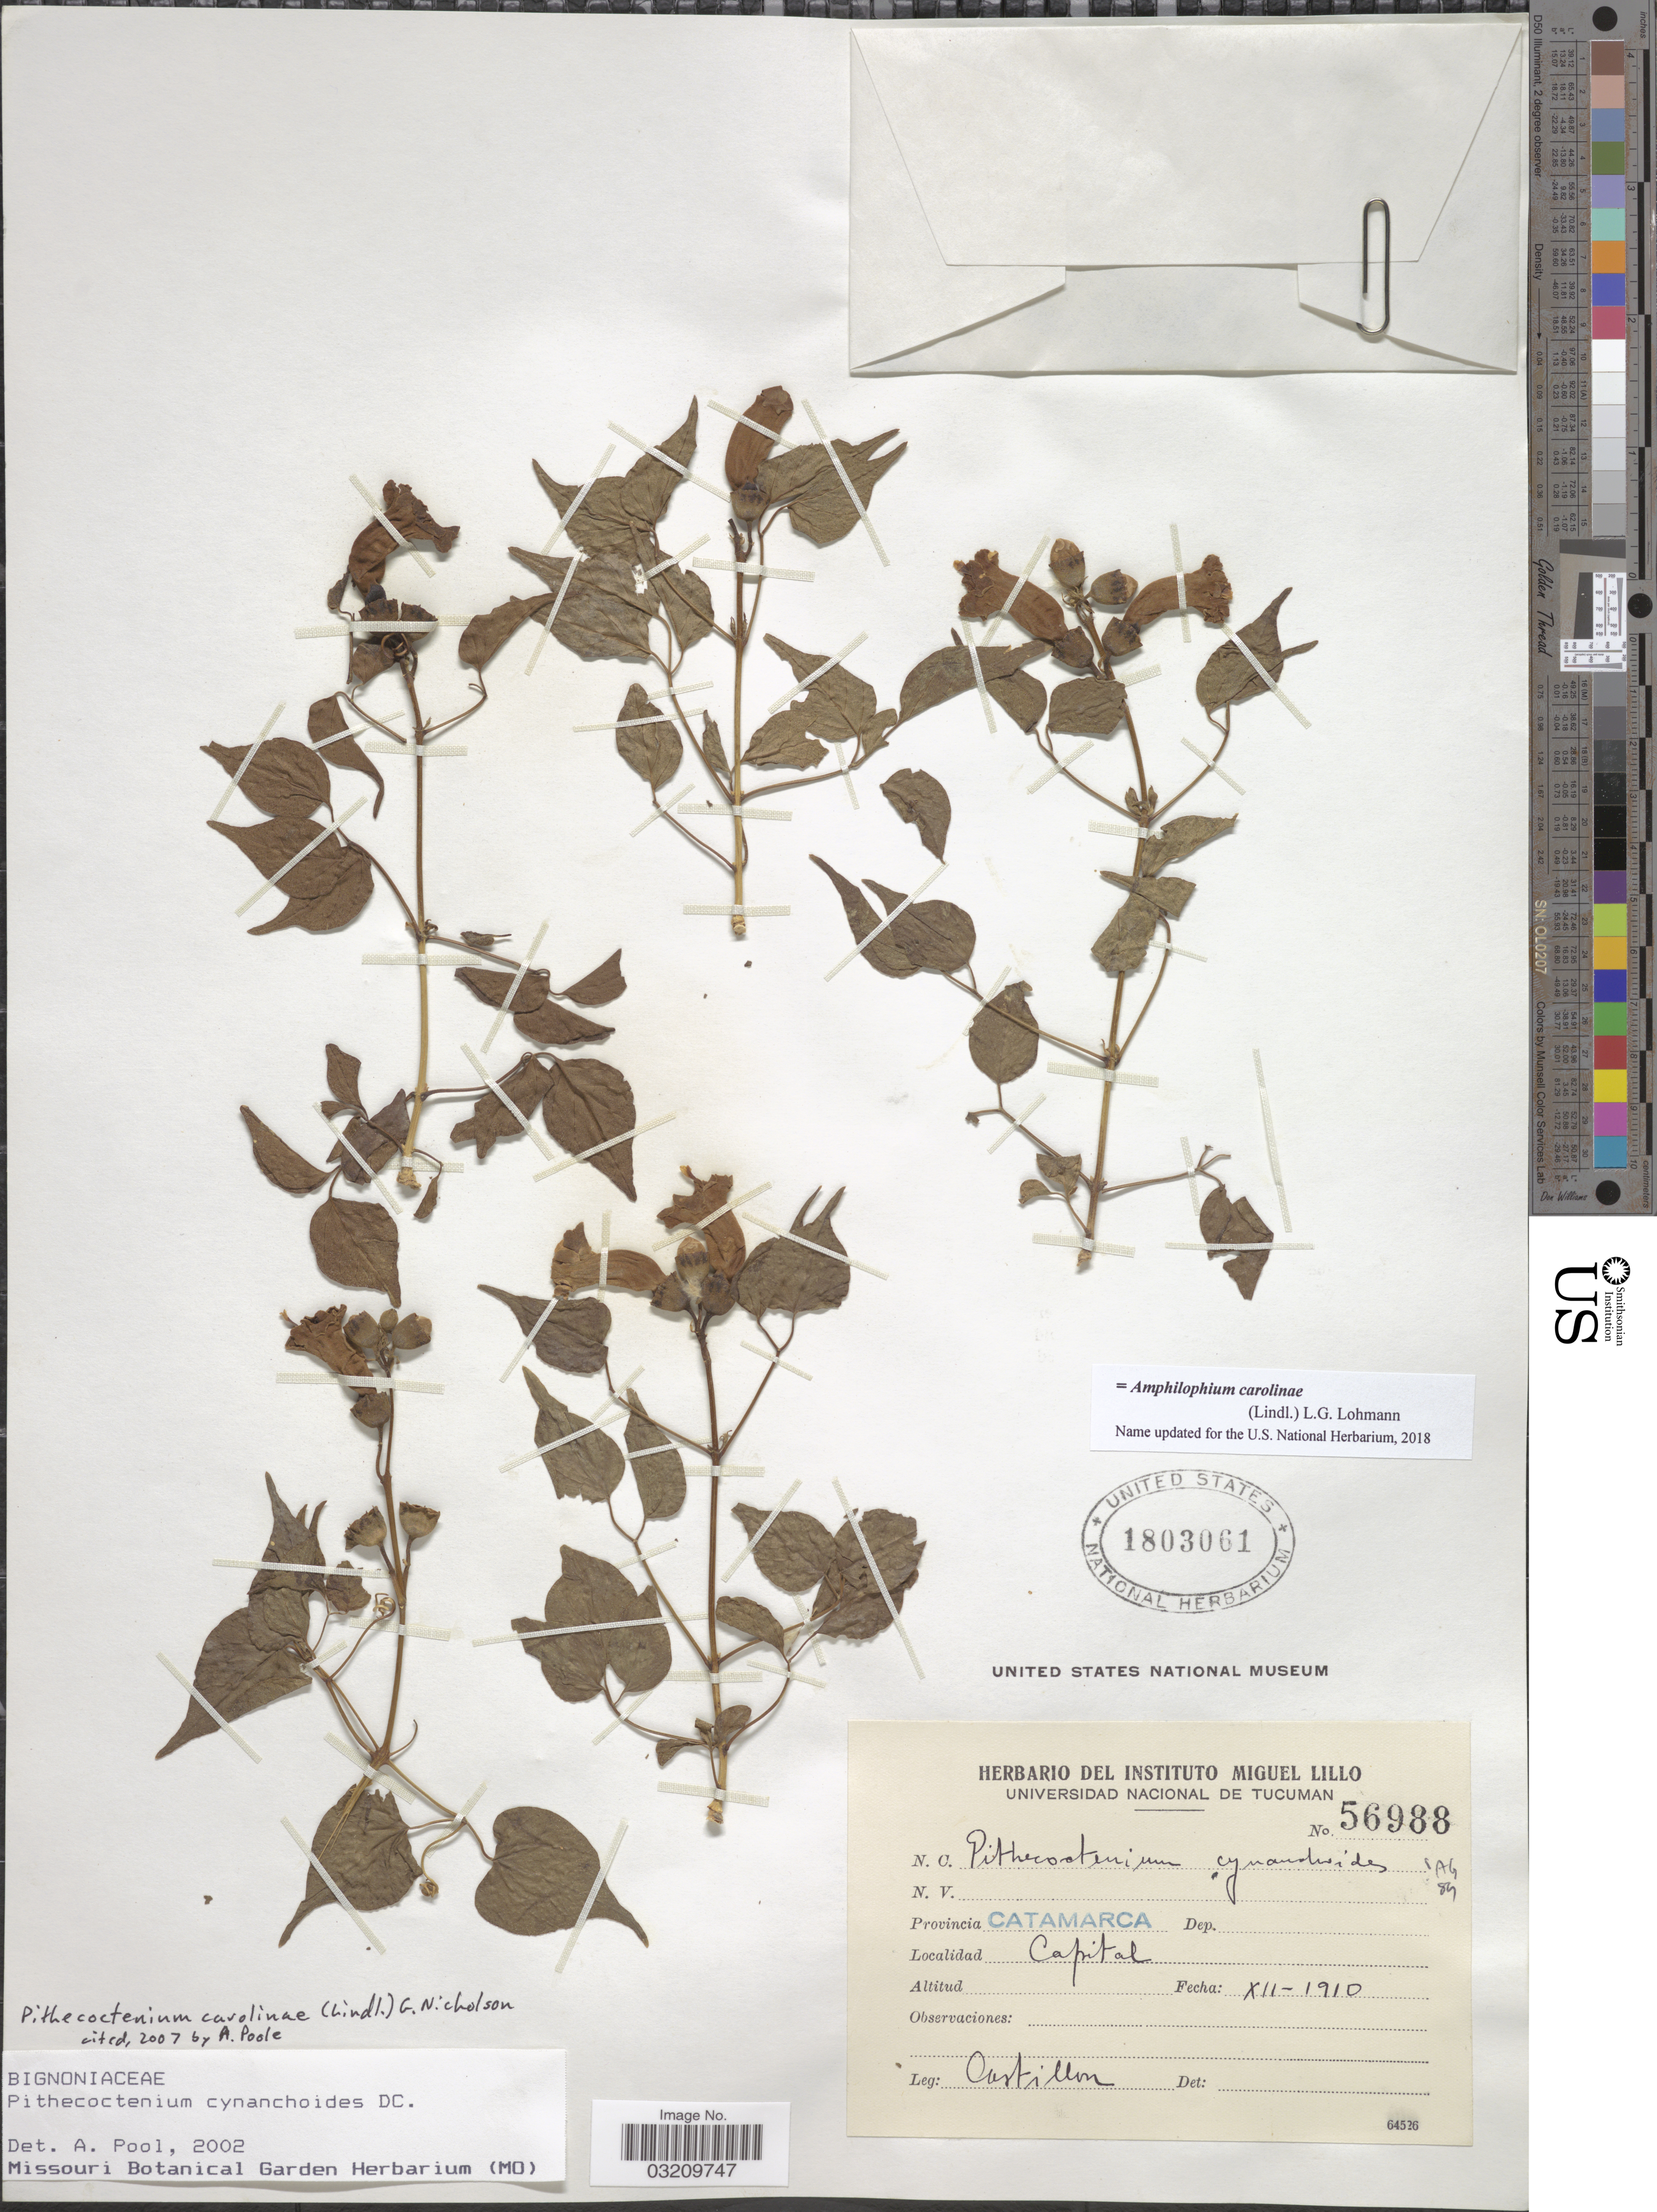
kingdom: Plantae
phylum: Tracheophyta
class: Magnoliopsida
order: Lamiales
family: Bignoniaceae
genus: Amphilophium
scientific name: Amphilophium carolinae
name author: (Lindl.) L.G. Lohmann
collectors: Castillon, --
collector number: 56988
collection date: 1910-12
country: Argentina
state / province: Catamarca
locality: Capital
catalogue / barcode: US 1803061